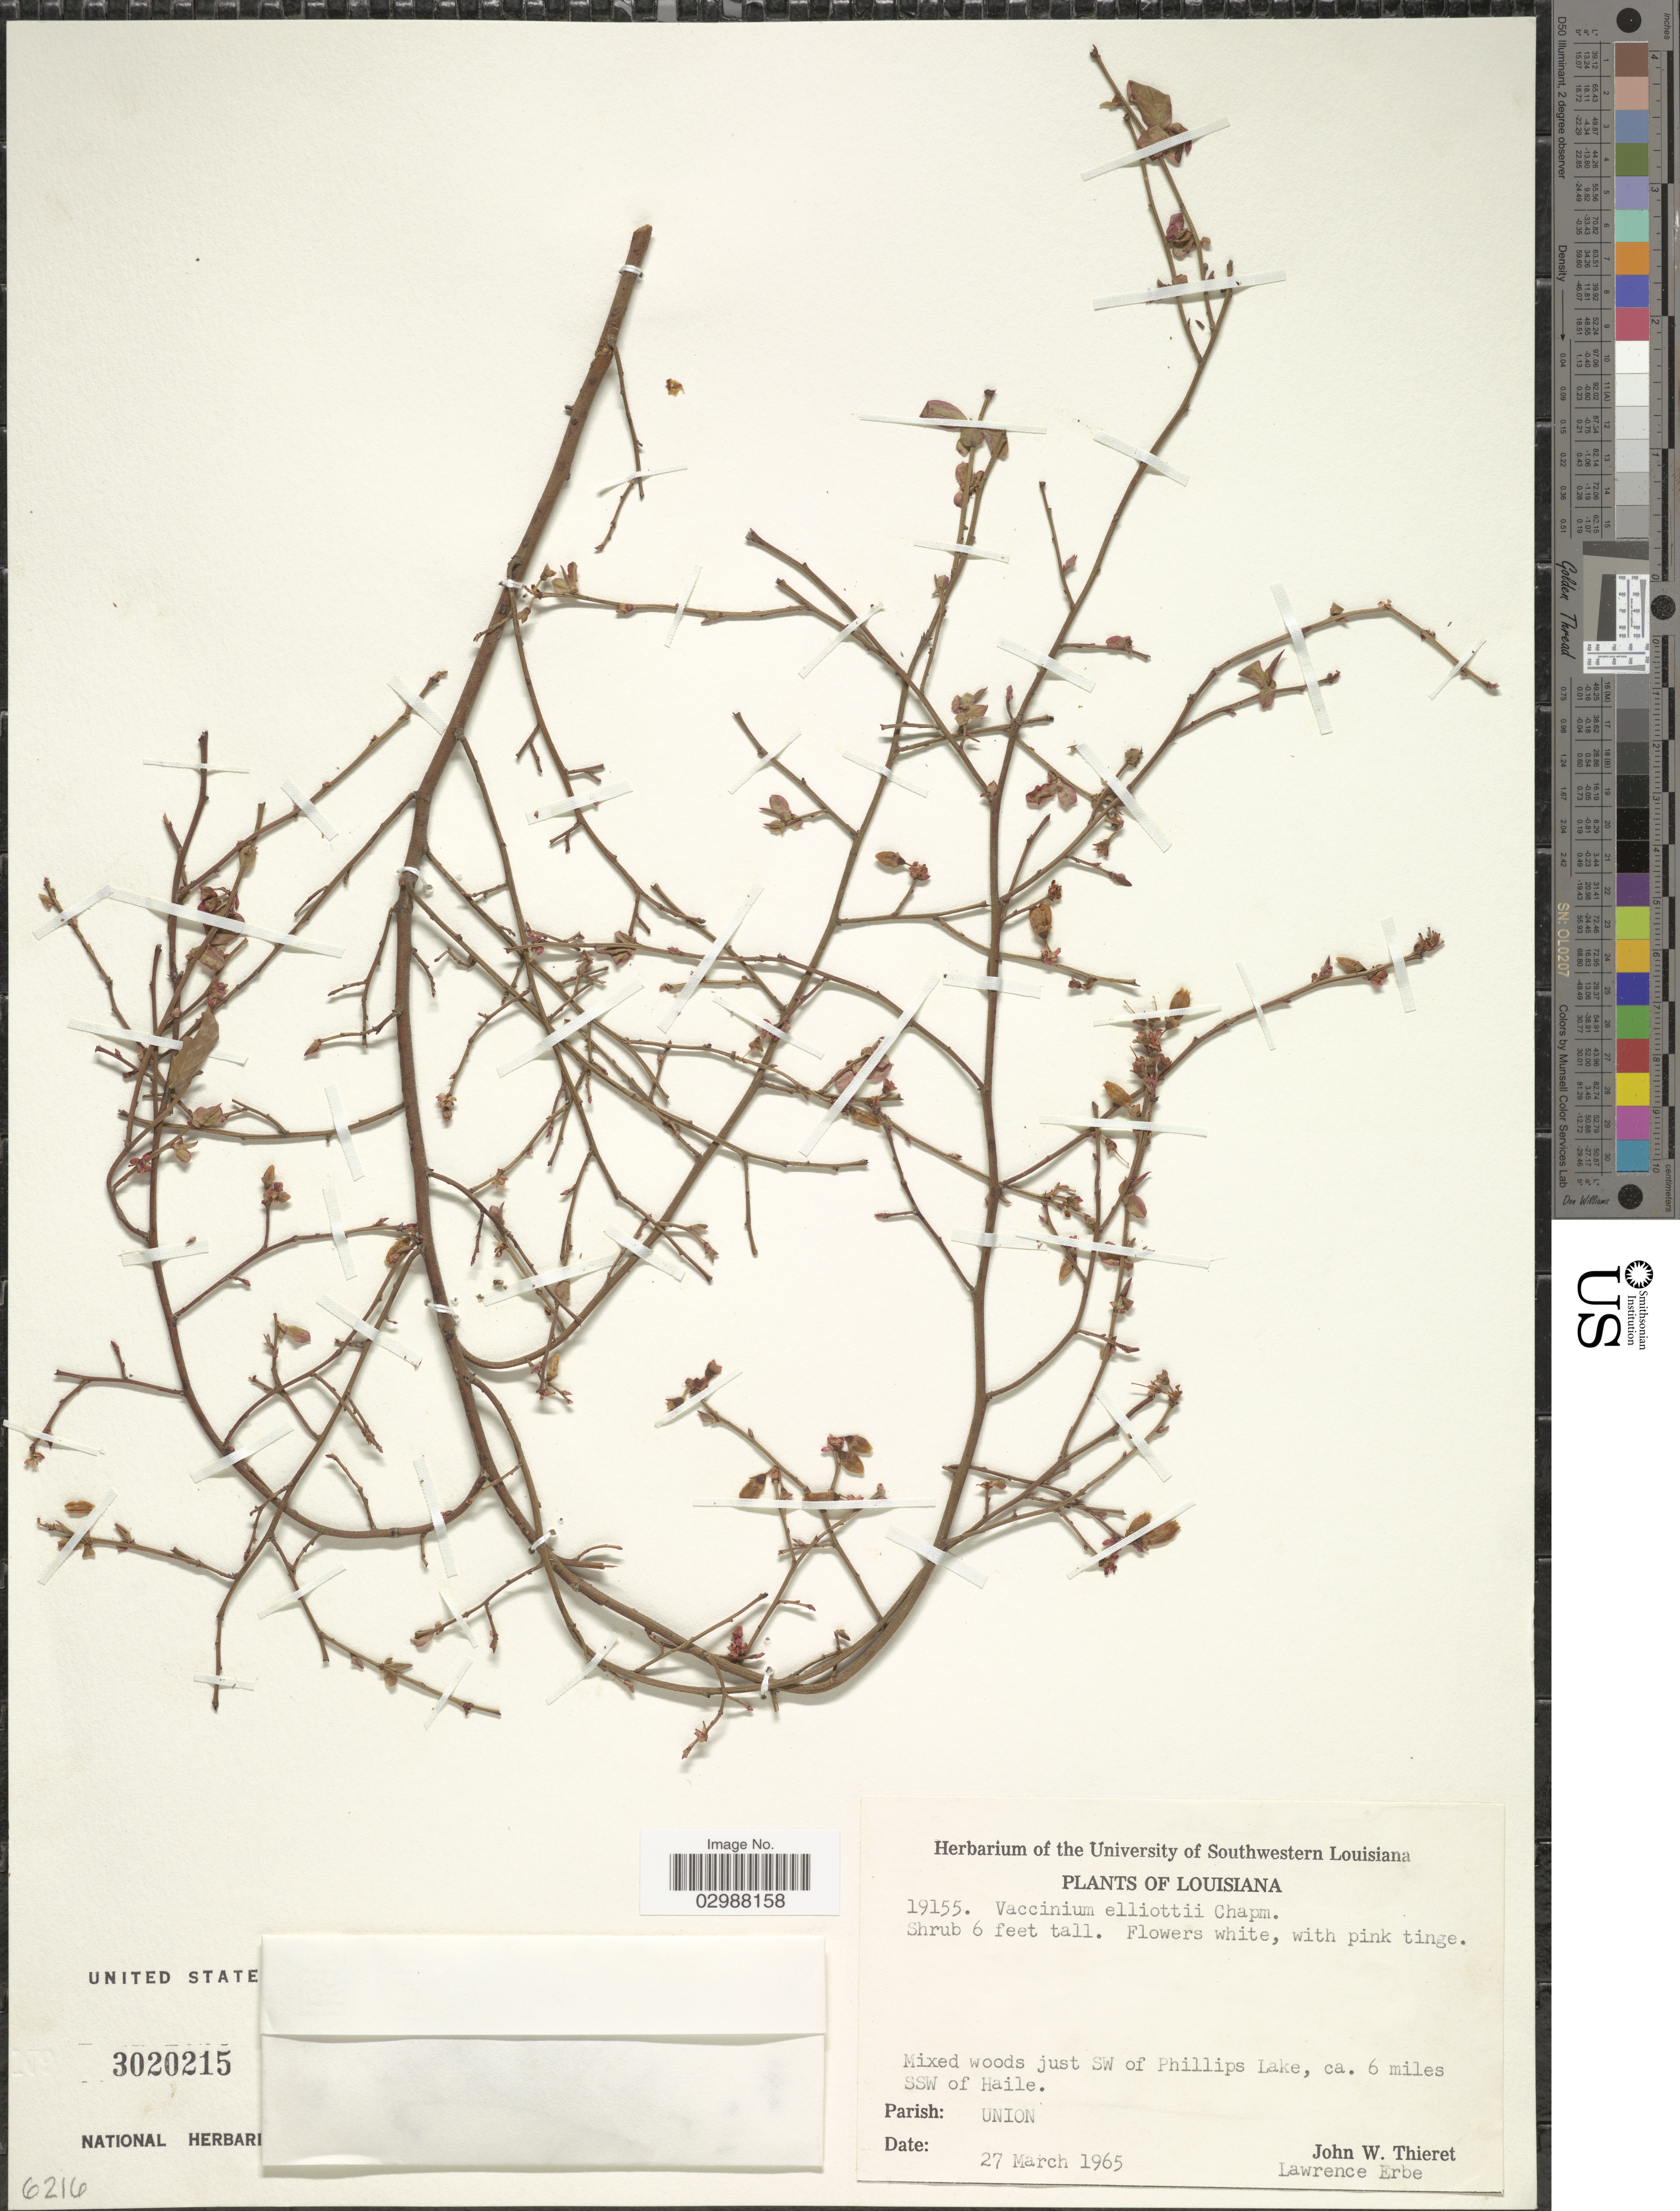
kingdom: Plantae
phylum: Tracheophyta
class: Magnoliopsida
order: Ericales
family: Ericaceae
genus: Vaccinium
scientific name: Vaccinium elliottii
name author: Chapm.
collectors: J. W. Thieret & L. Erbe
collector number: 19155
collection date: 1965-03-27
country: United States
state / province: Louisiana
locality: Mixed woods just SW of Phillips Lake, ca. 6 miles SSW of Haile. Parish: Union.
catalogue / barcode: US 3020215